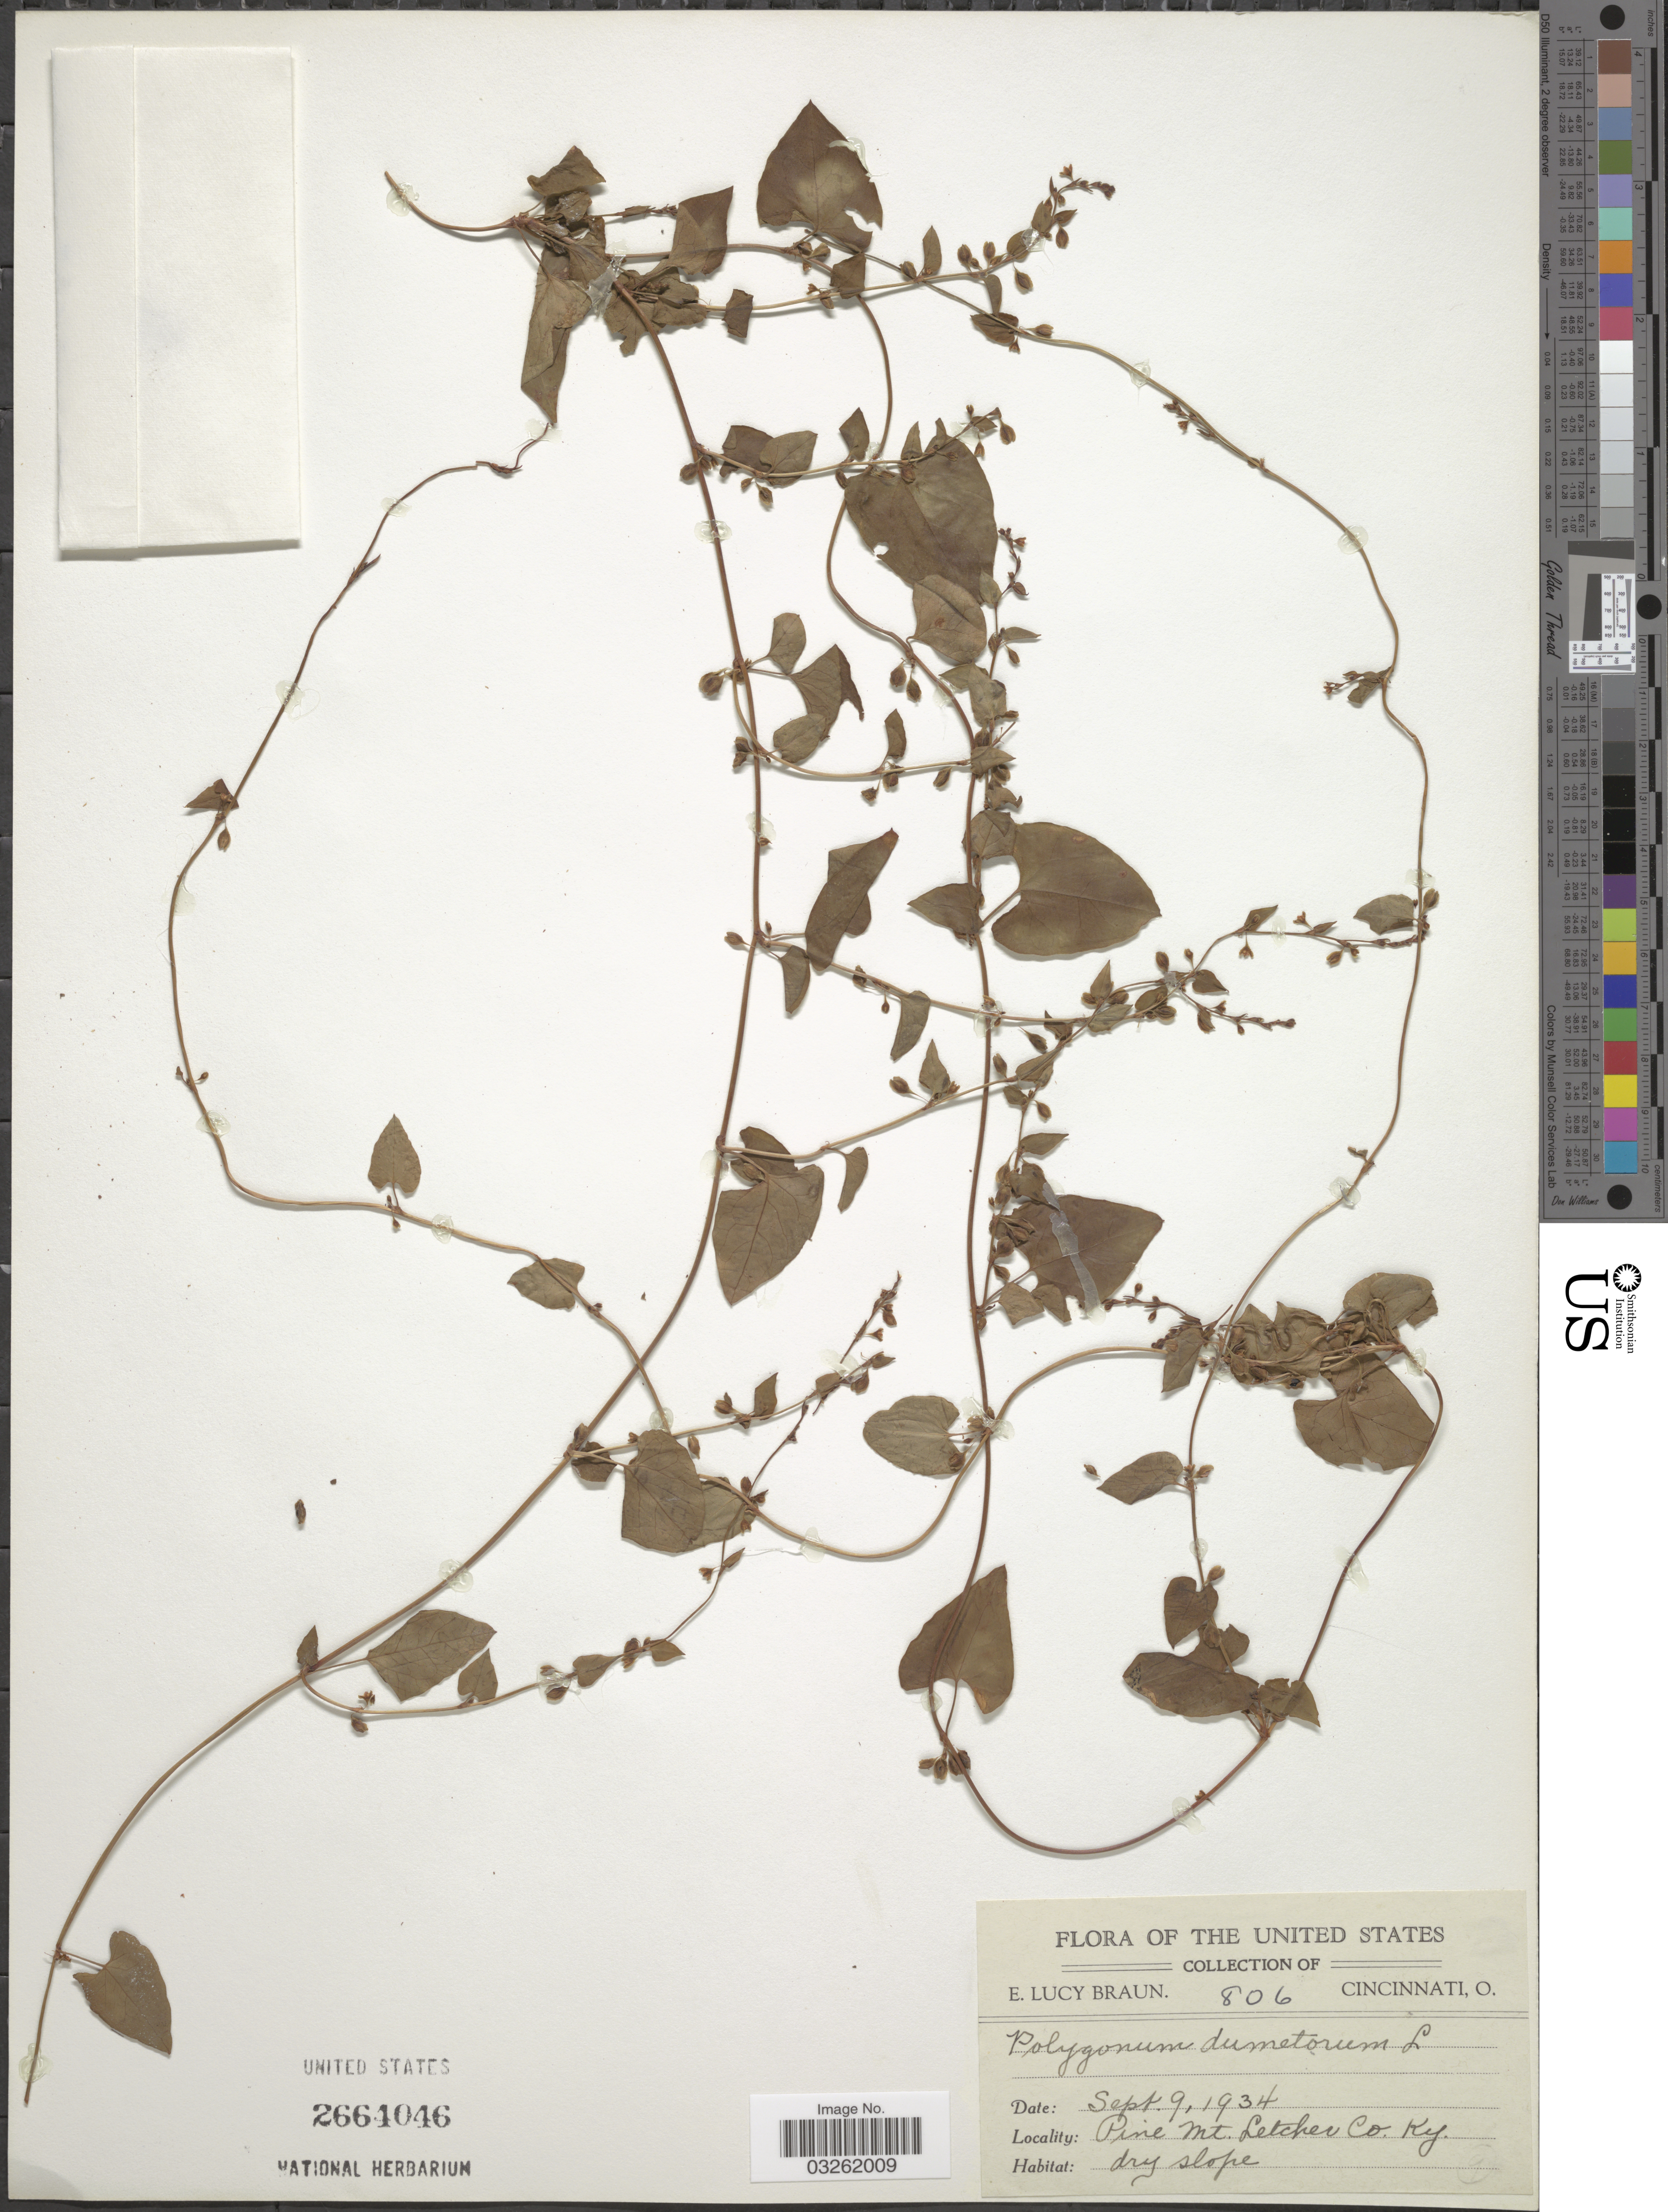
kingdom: Plantae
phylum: Tracheophyta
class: Magnoliopsida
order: Caryophyllales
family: Polygonaceae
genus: Fallopia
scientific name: Fallopia scandens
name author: (L.) Holub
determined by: Strong, Mark T., (BOT), Smithsonian Institution - National Museum of Natural History (UNITED STATES)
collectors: E. L. Braun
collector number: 806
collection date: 1934-09-09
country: United States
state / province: Kentucky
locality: Pine Mt. Letcher Co. Ky.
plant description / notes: Fallopia cristata (Engelm. & A. Gray) Holub here treated as a heterotypic synonym.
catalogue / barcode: US 2664046